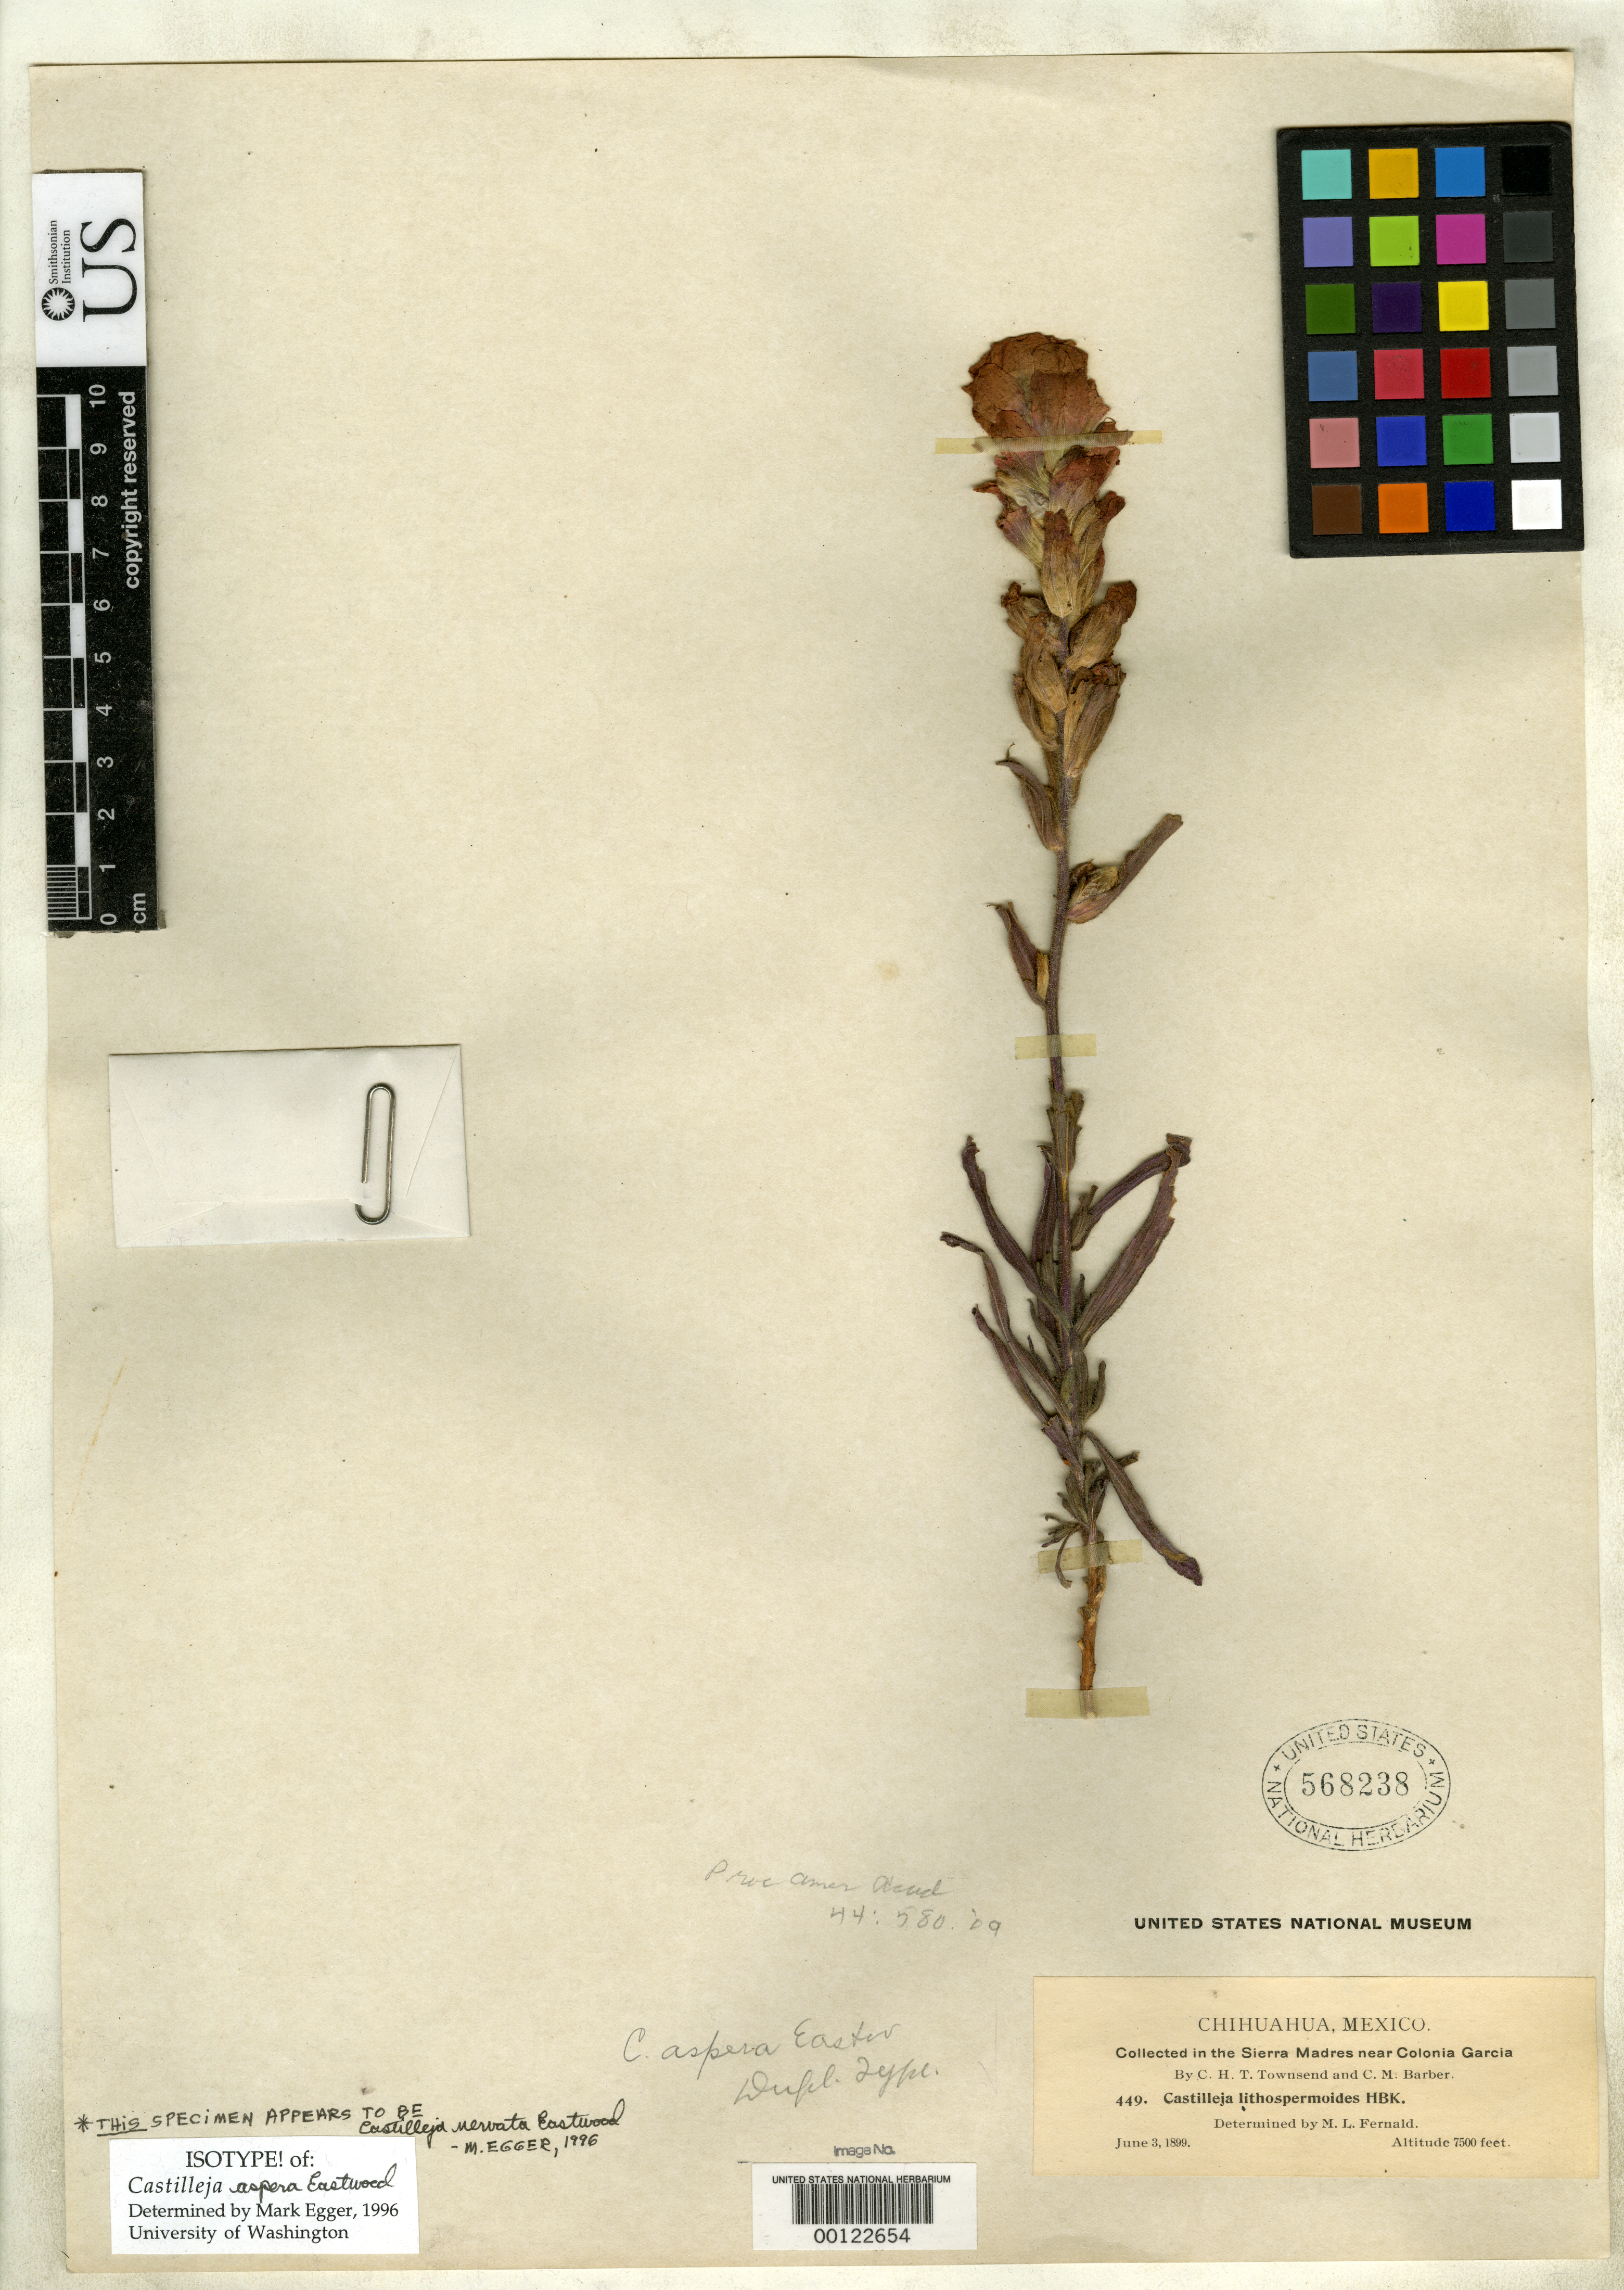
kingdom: Plantae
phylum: Tracheophyta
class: Magnoliopsida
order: Lamiales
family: Orobanchaceae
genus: Castilleja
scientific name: Castilleja aspera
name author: Eastw.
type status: Isotype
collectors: C. H. T. Townsend & C. Barber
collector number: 449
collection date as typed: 03 Jan 1899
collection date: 1899-01-03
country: Mexico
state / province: Chihuahua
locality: Sierra Madre near Colonia Garcia.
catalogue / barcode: US 568238